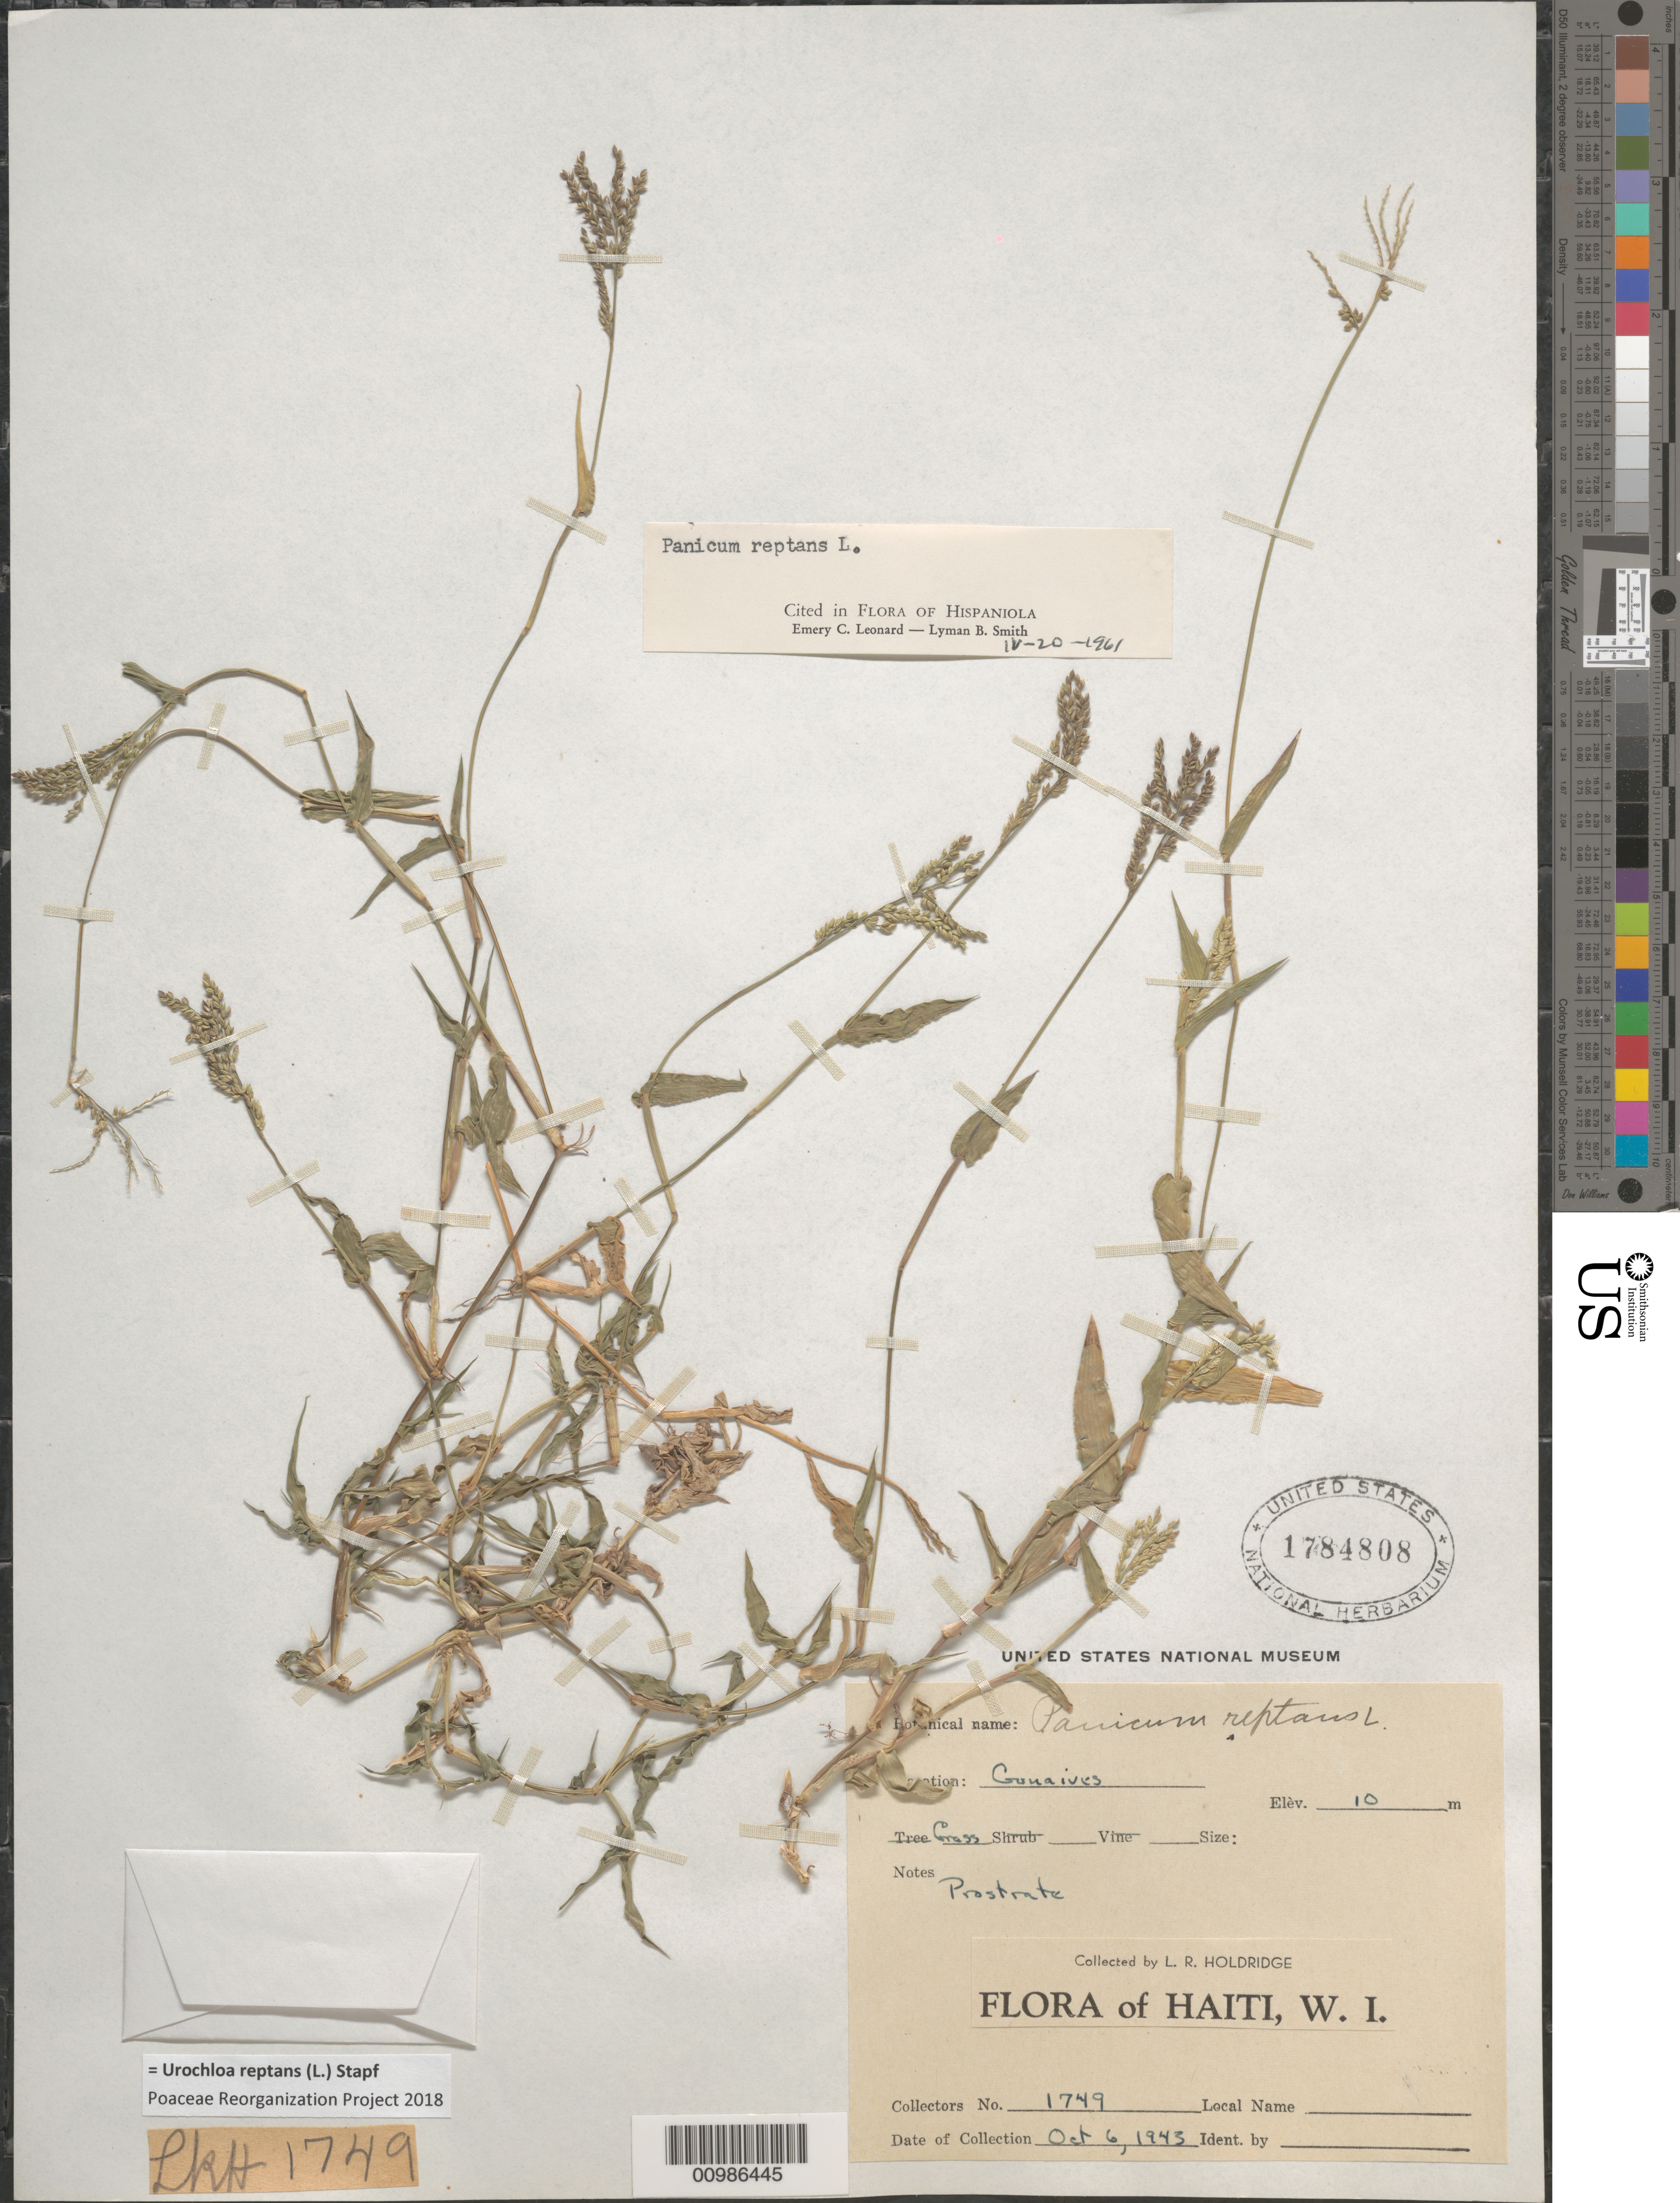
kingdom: Plantae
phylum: Tracheophyta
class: Liliopsida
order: Poales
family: Poaceae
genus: Brachiaria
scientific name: Brachiaria reptans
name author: (L.) C.E. Hubb. & C.A. Gardner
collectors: L. Holdridge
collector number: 1749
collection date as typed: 06 Oct 1945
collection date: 1945-10-06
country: Haiti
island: Hispaniola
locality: Gonaives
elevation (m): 10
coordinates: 0 N, 0 E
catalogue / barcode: US 1784808